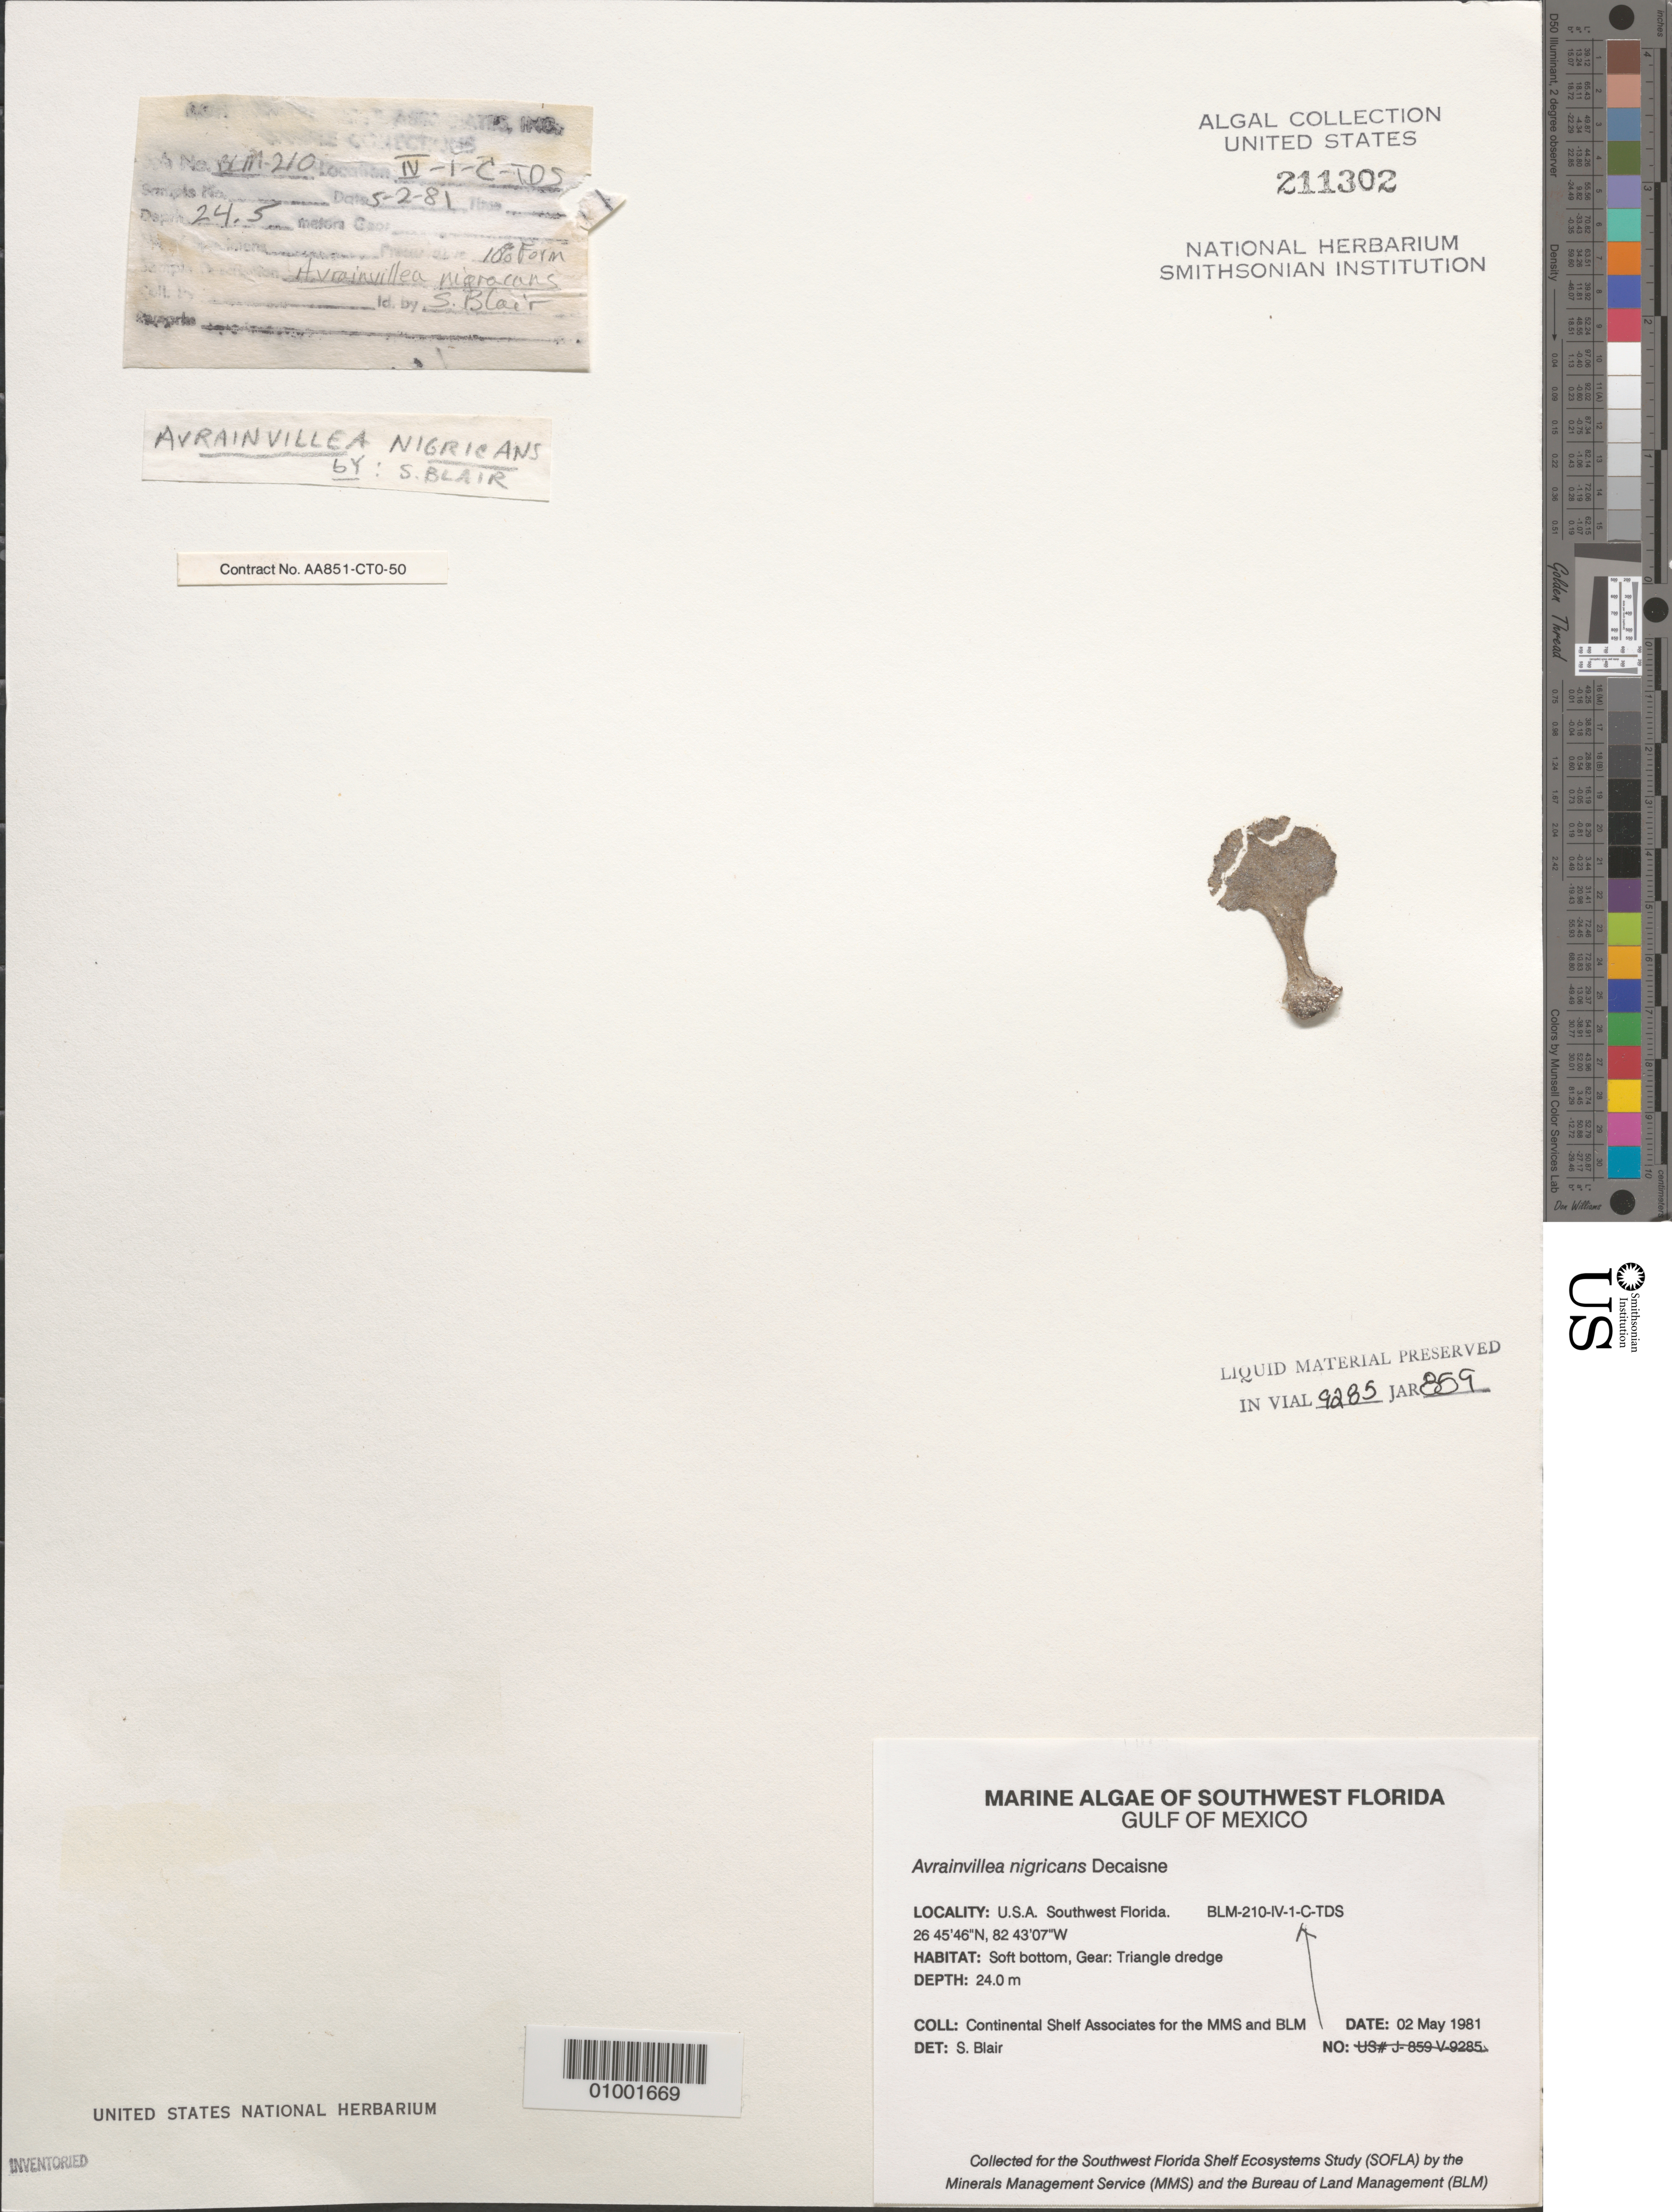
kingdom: Plantae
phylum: Chlorophyta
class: Ulvophyceae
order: Bryopsidales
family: Dichotomosiphonaceae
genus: Avrainvillea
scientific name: Avrainvillea nigricans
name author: Decne.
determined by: Blair, S. M.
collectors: Continental Shelf Associates for the MMS/BLM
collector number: BLM-210-IV-1-C-TDS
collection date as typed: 02 May 1981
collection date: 1981-05-02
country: United States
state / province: Florida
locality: Gulf of Mexico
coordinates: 26 45'46"N, 82 43'07"W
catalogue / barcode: US 211302